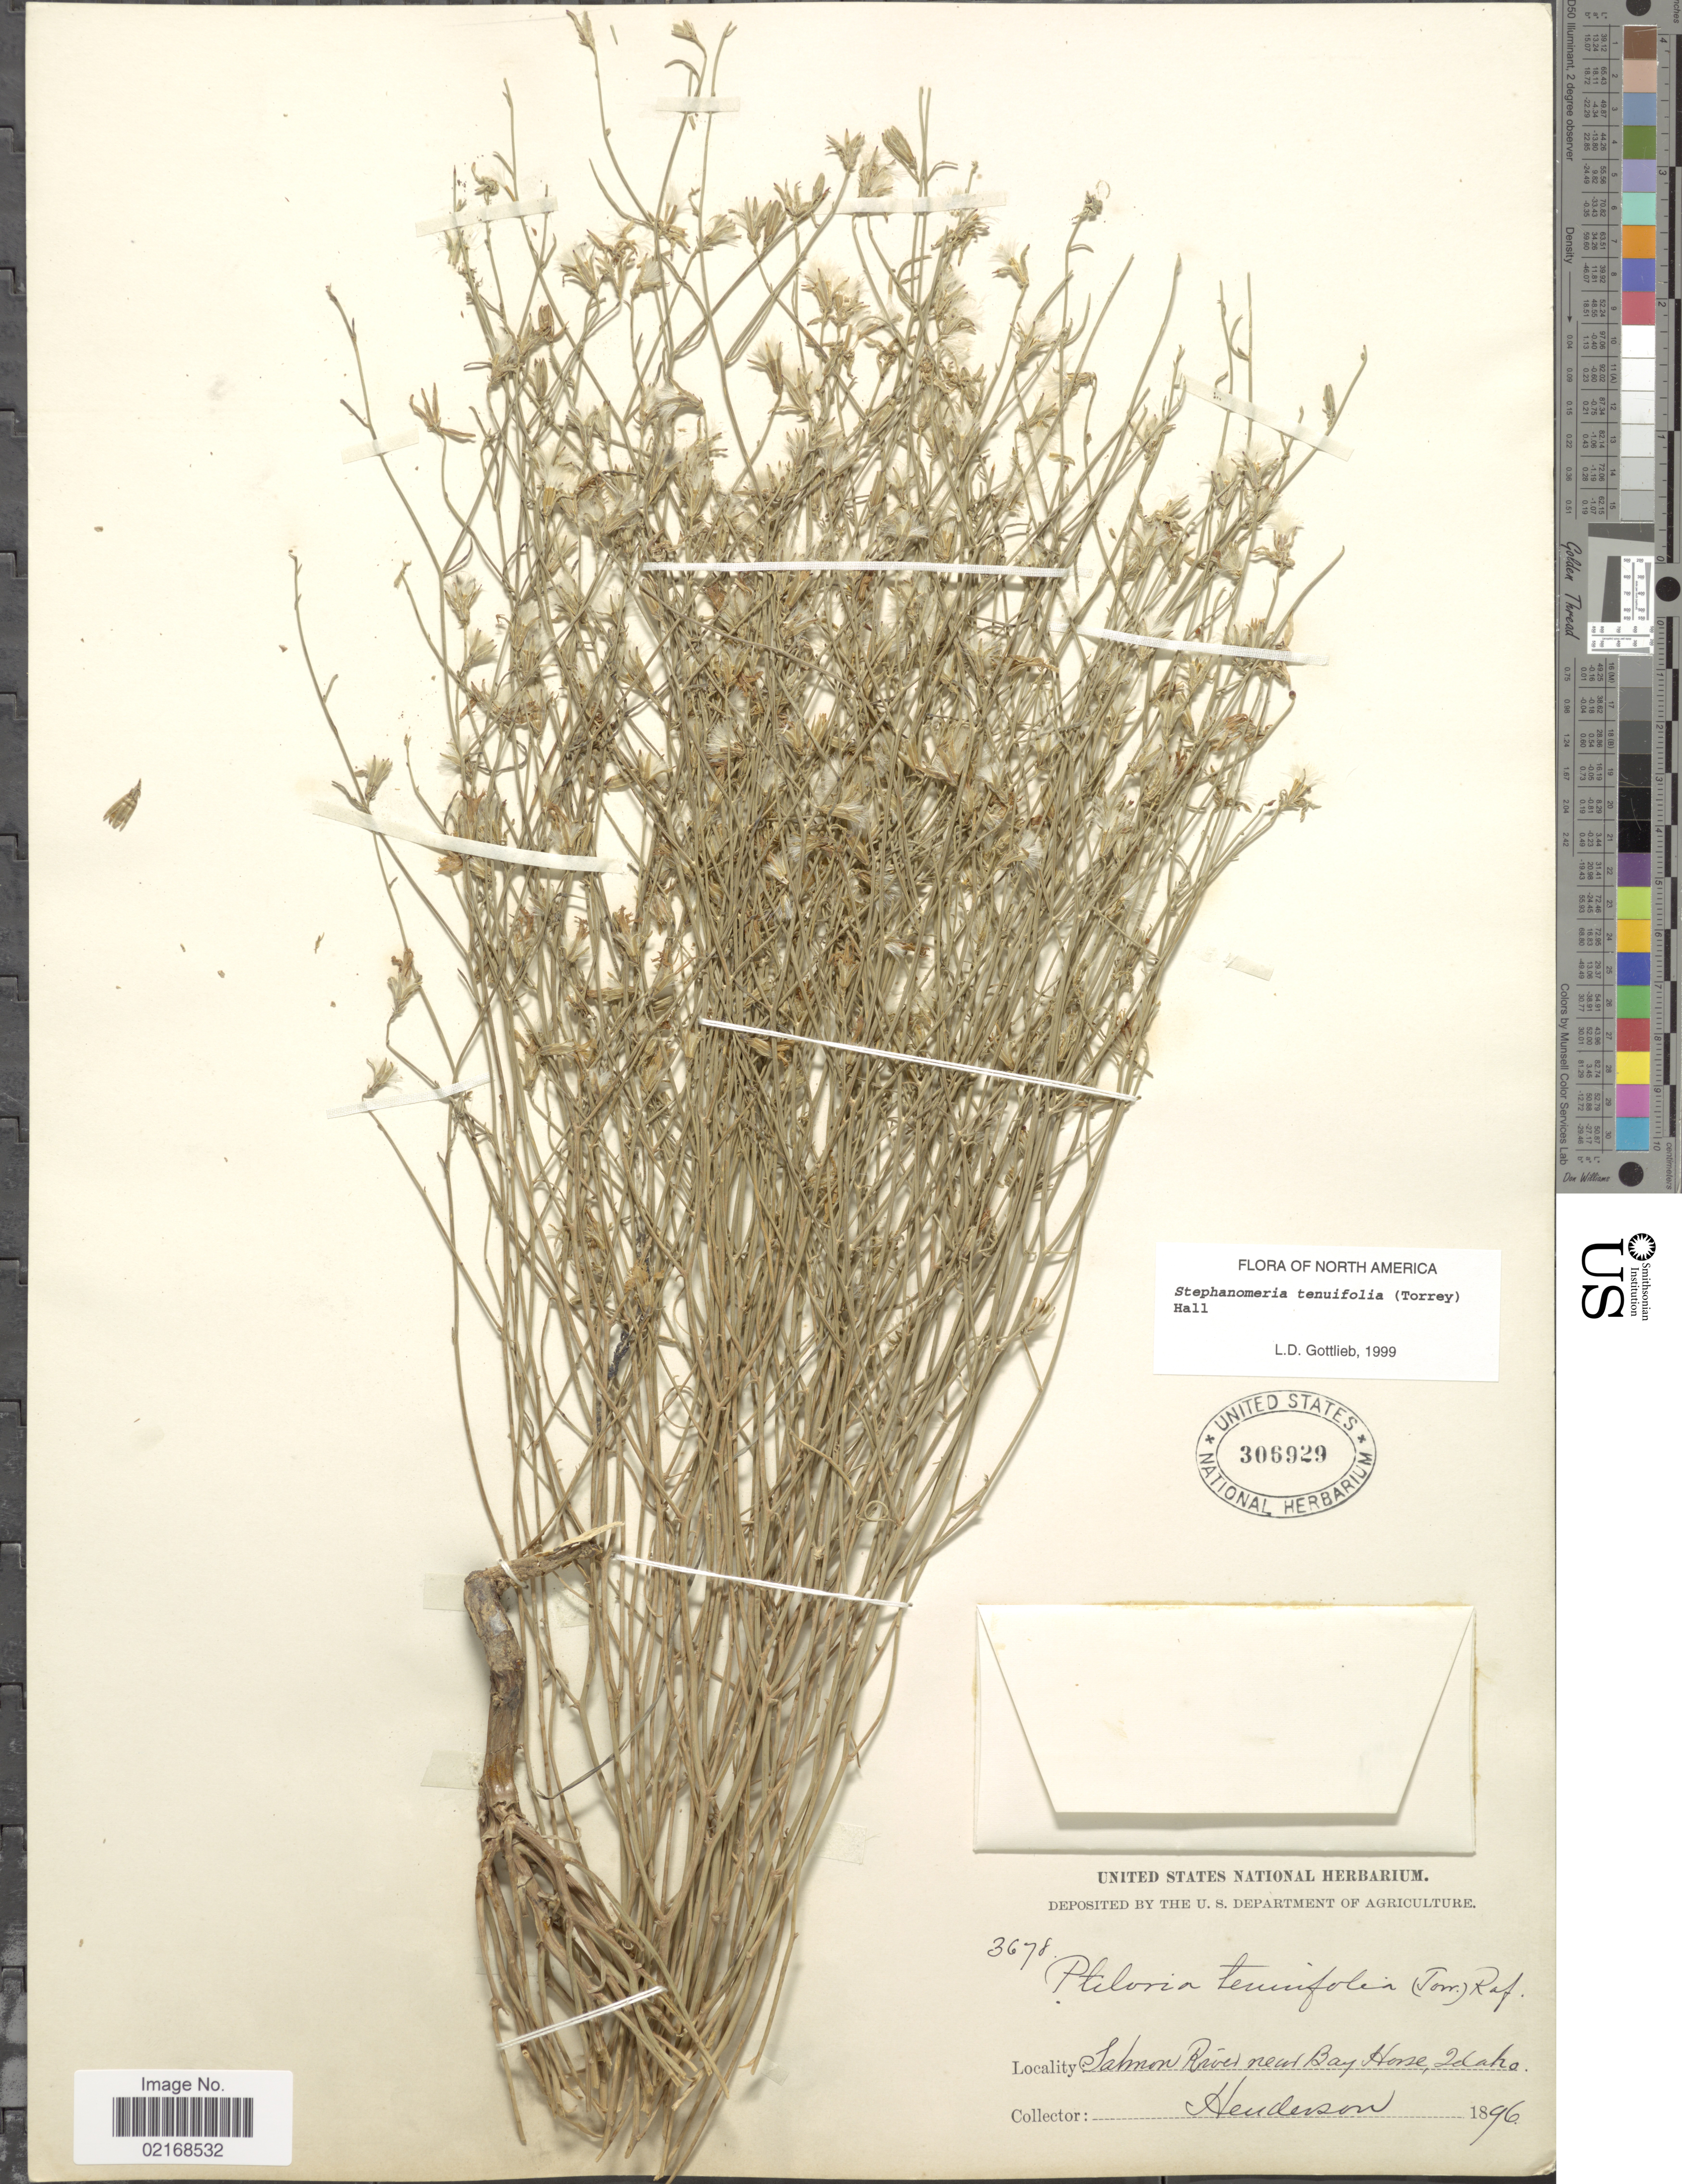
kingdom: Plantae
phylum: Tracheophyta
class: Magnoliopsida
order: Asterales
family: Asteraceae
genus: Stephanomeria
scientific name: Stephanomeria tenuifolia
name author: (Torr.) H.M. Hall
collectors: -. Henderson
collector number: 3678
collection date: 1896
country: United States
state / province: Idaho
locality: Salmon River near Bay Horse, Idaho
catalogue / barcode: US 306929